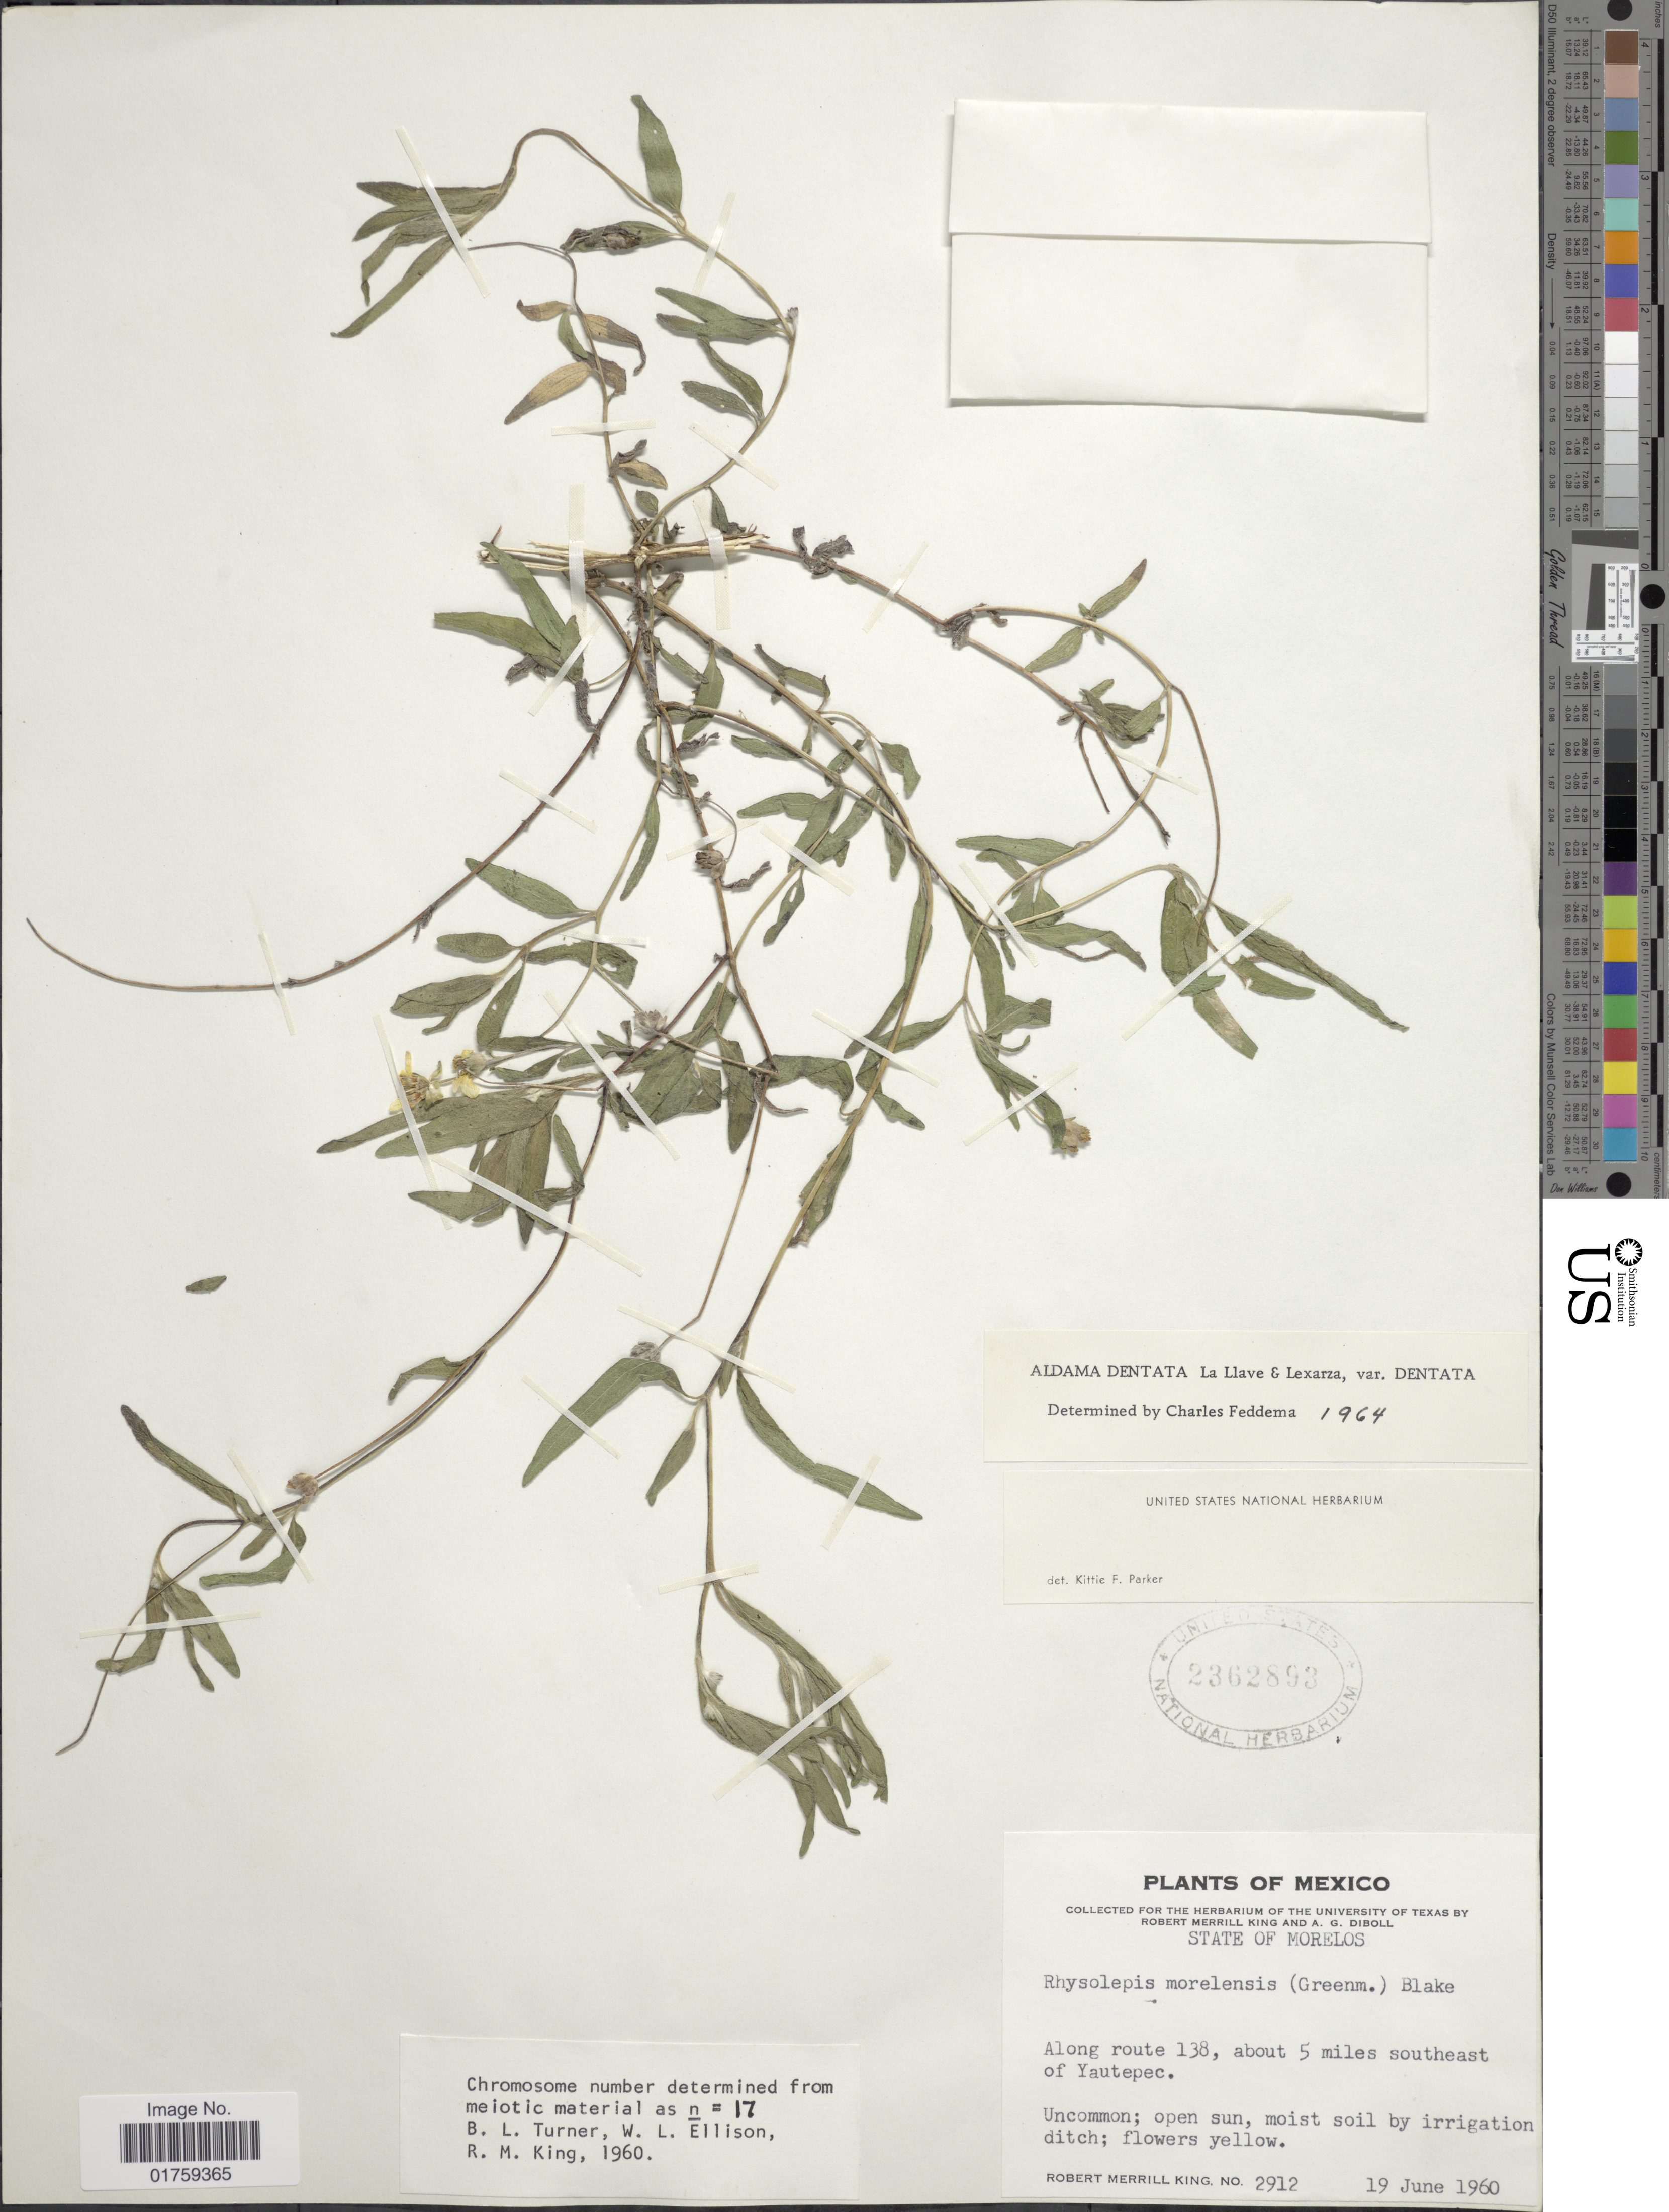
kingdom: Plantae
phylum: Tracheophyta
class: Magnoliopsida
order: Asterales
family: Asteraceae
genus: Sclerocarpus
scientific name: Sclerocarpus dentatus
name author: (La Llave) Benth. & Hook. f. ex Hemsl.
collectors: R. M. King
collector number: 2912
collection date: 1960-06-19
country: Mexico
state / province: Morelos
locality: State of Morelos, ALong route 138, about 5 miles southeast of Yautepec.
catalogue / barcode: US 2362893